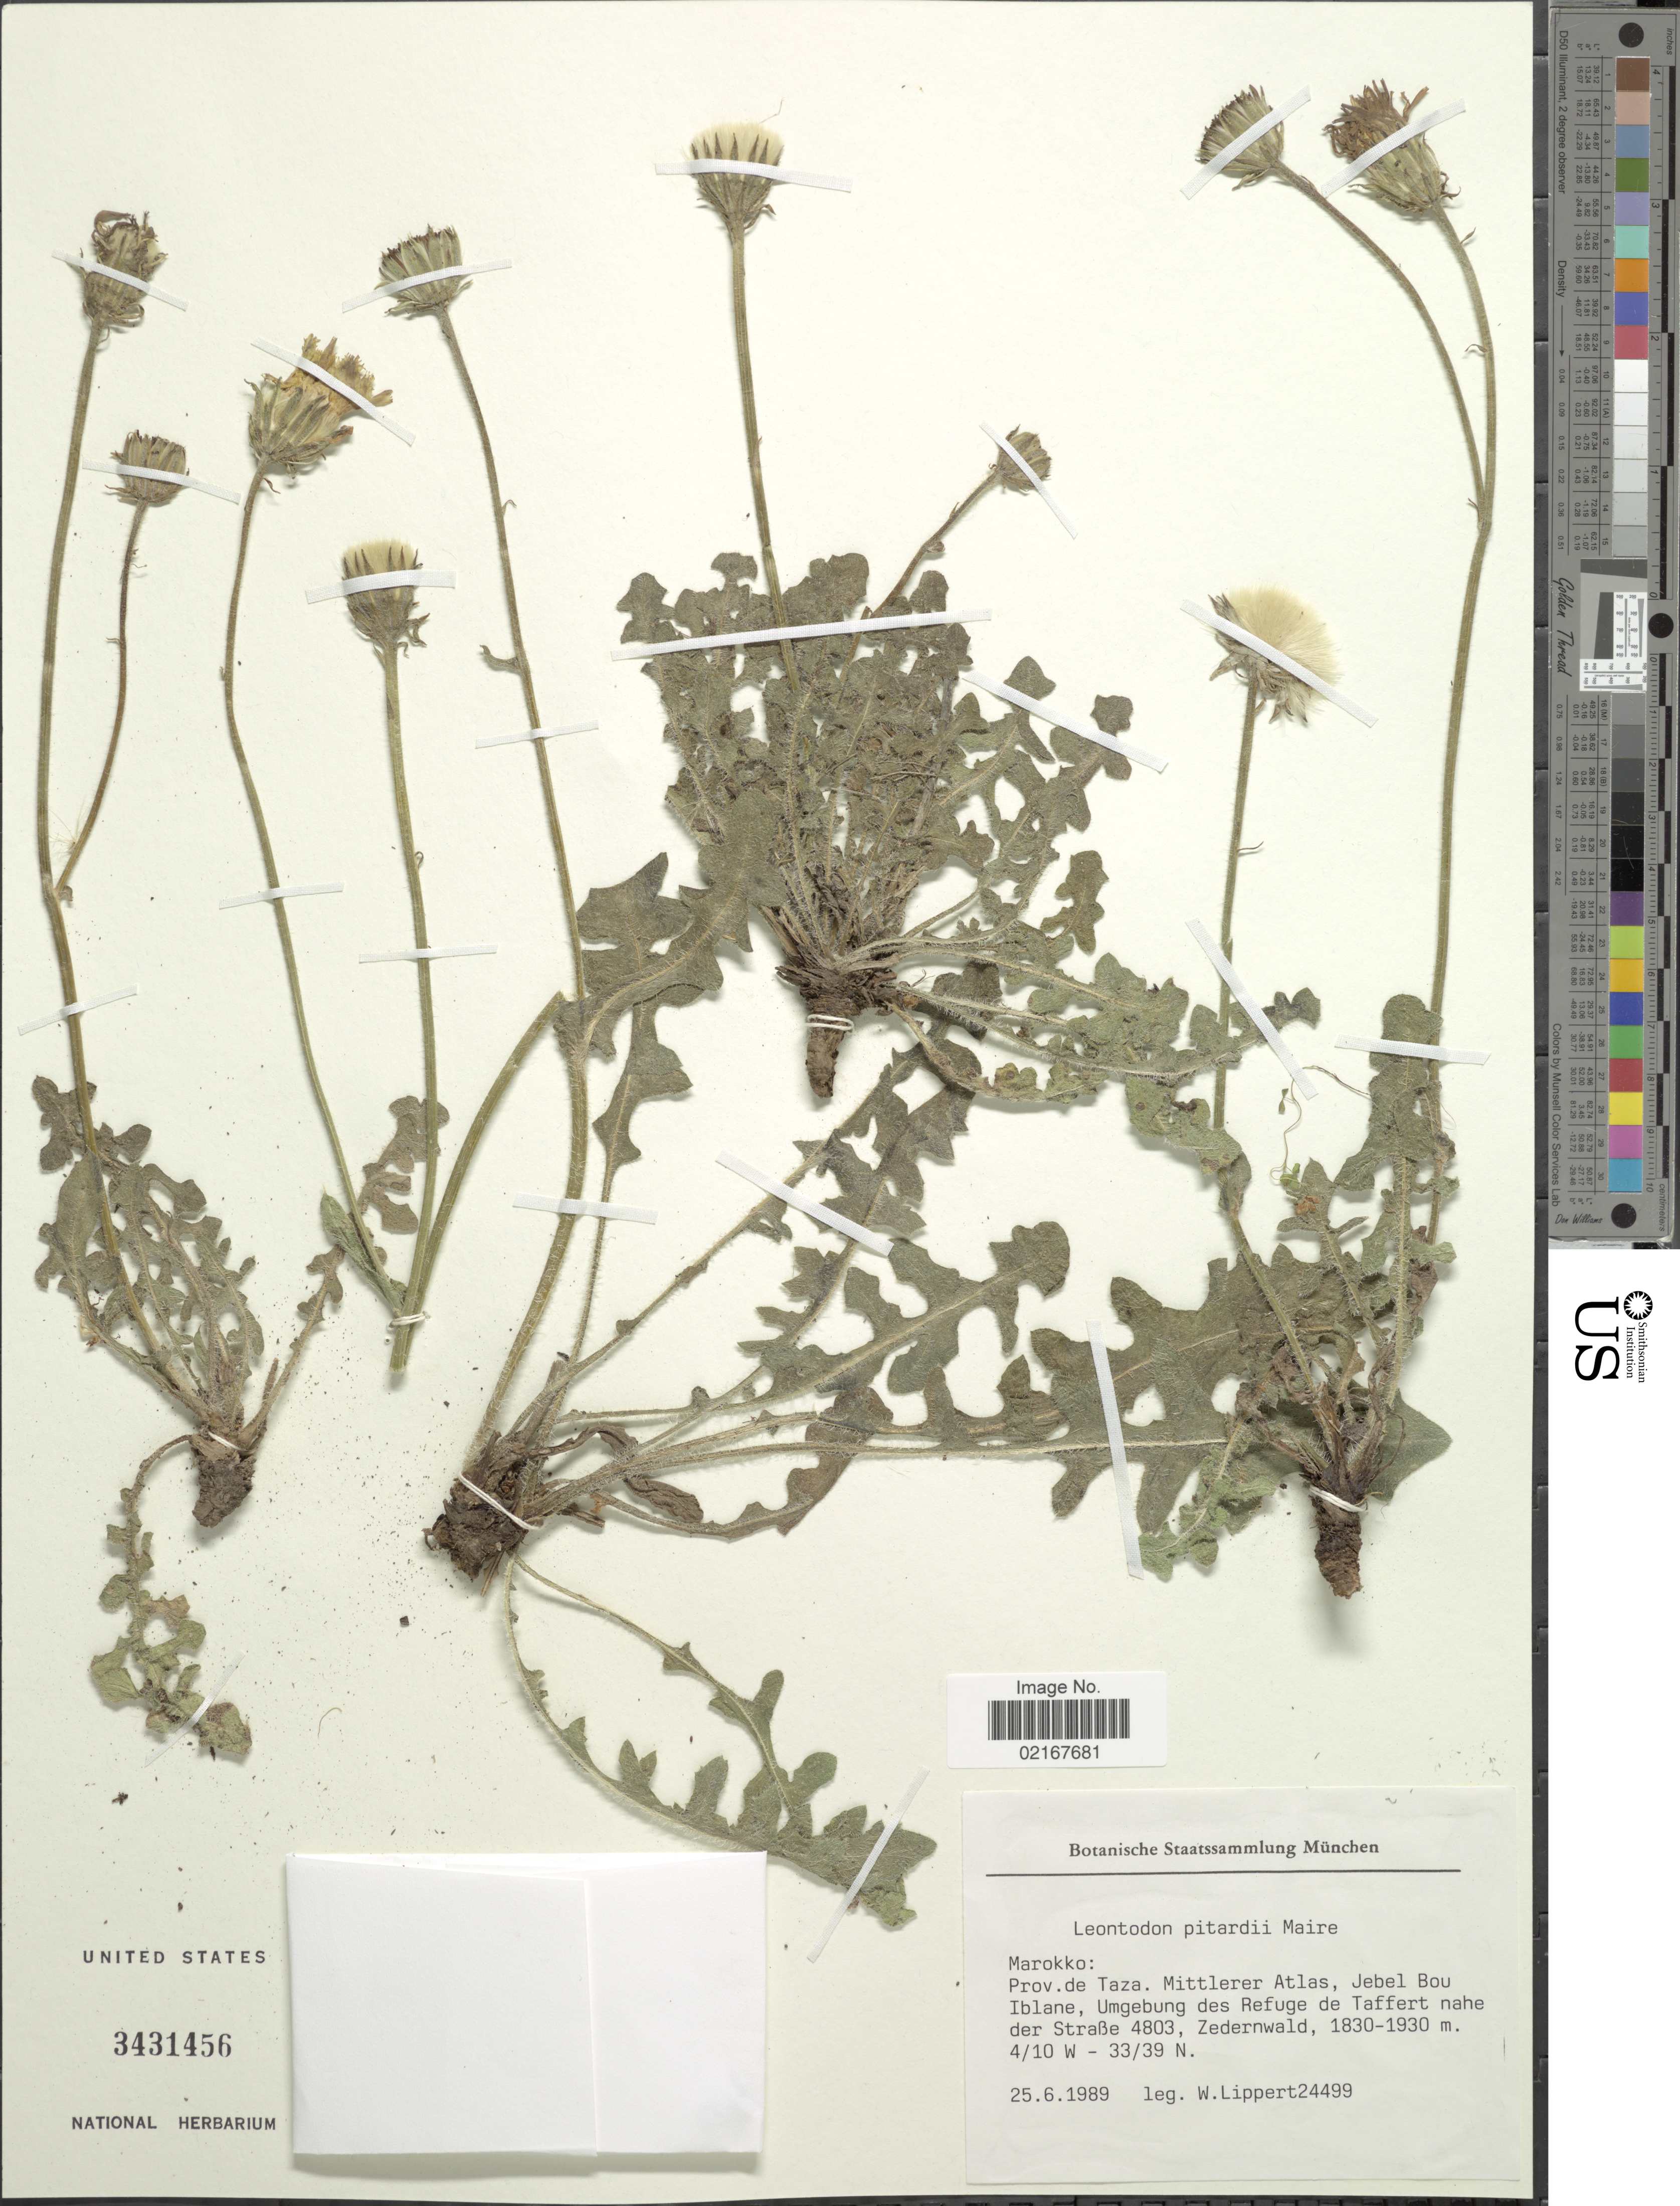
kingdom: Plantae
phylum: Tracheophyta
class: Magnoliopsida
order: Asterales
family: Asteraceae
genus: Leontodon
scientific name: Leontodon pitardii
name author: Maire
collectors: W. Lippert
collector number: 24499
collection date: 1989-06-25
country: Morocco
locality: Proc. de Taza, Mittlerer Atlas, Jebel Bou Iblane, Umgebung des Refunge de Taffert nahe der Strabe 4803, Zedernwald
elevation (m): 1830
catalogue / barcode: US 3431456